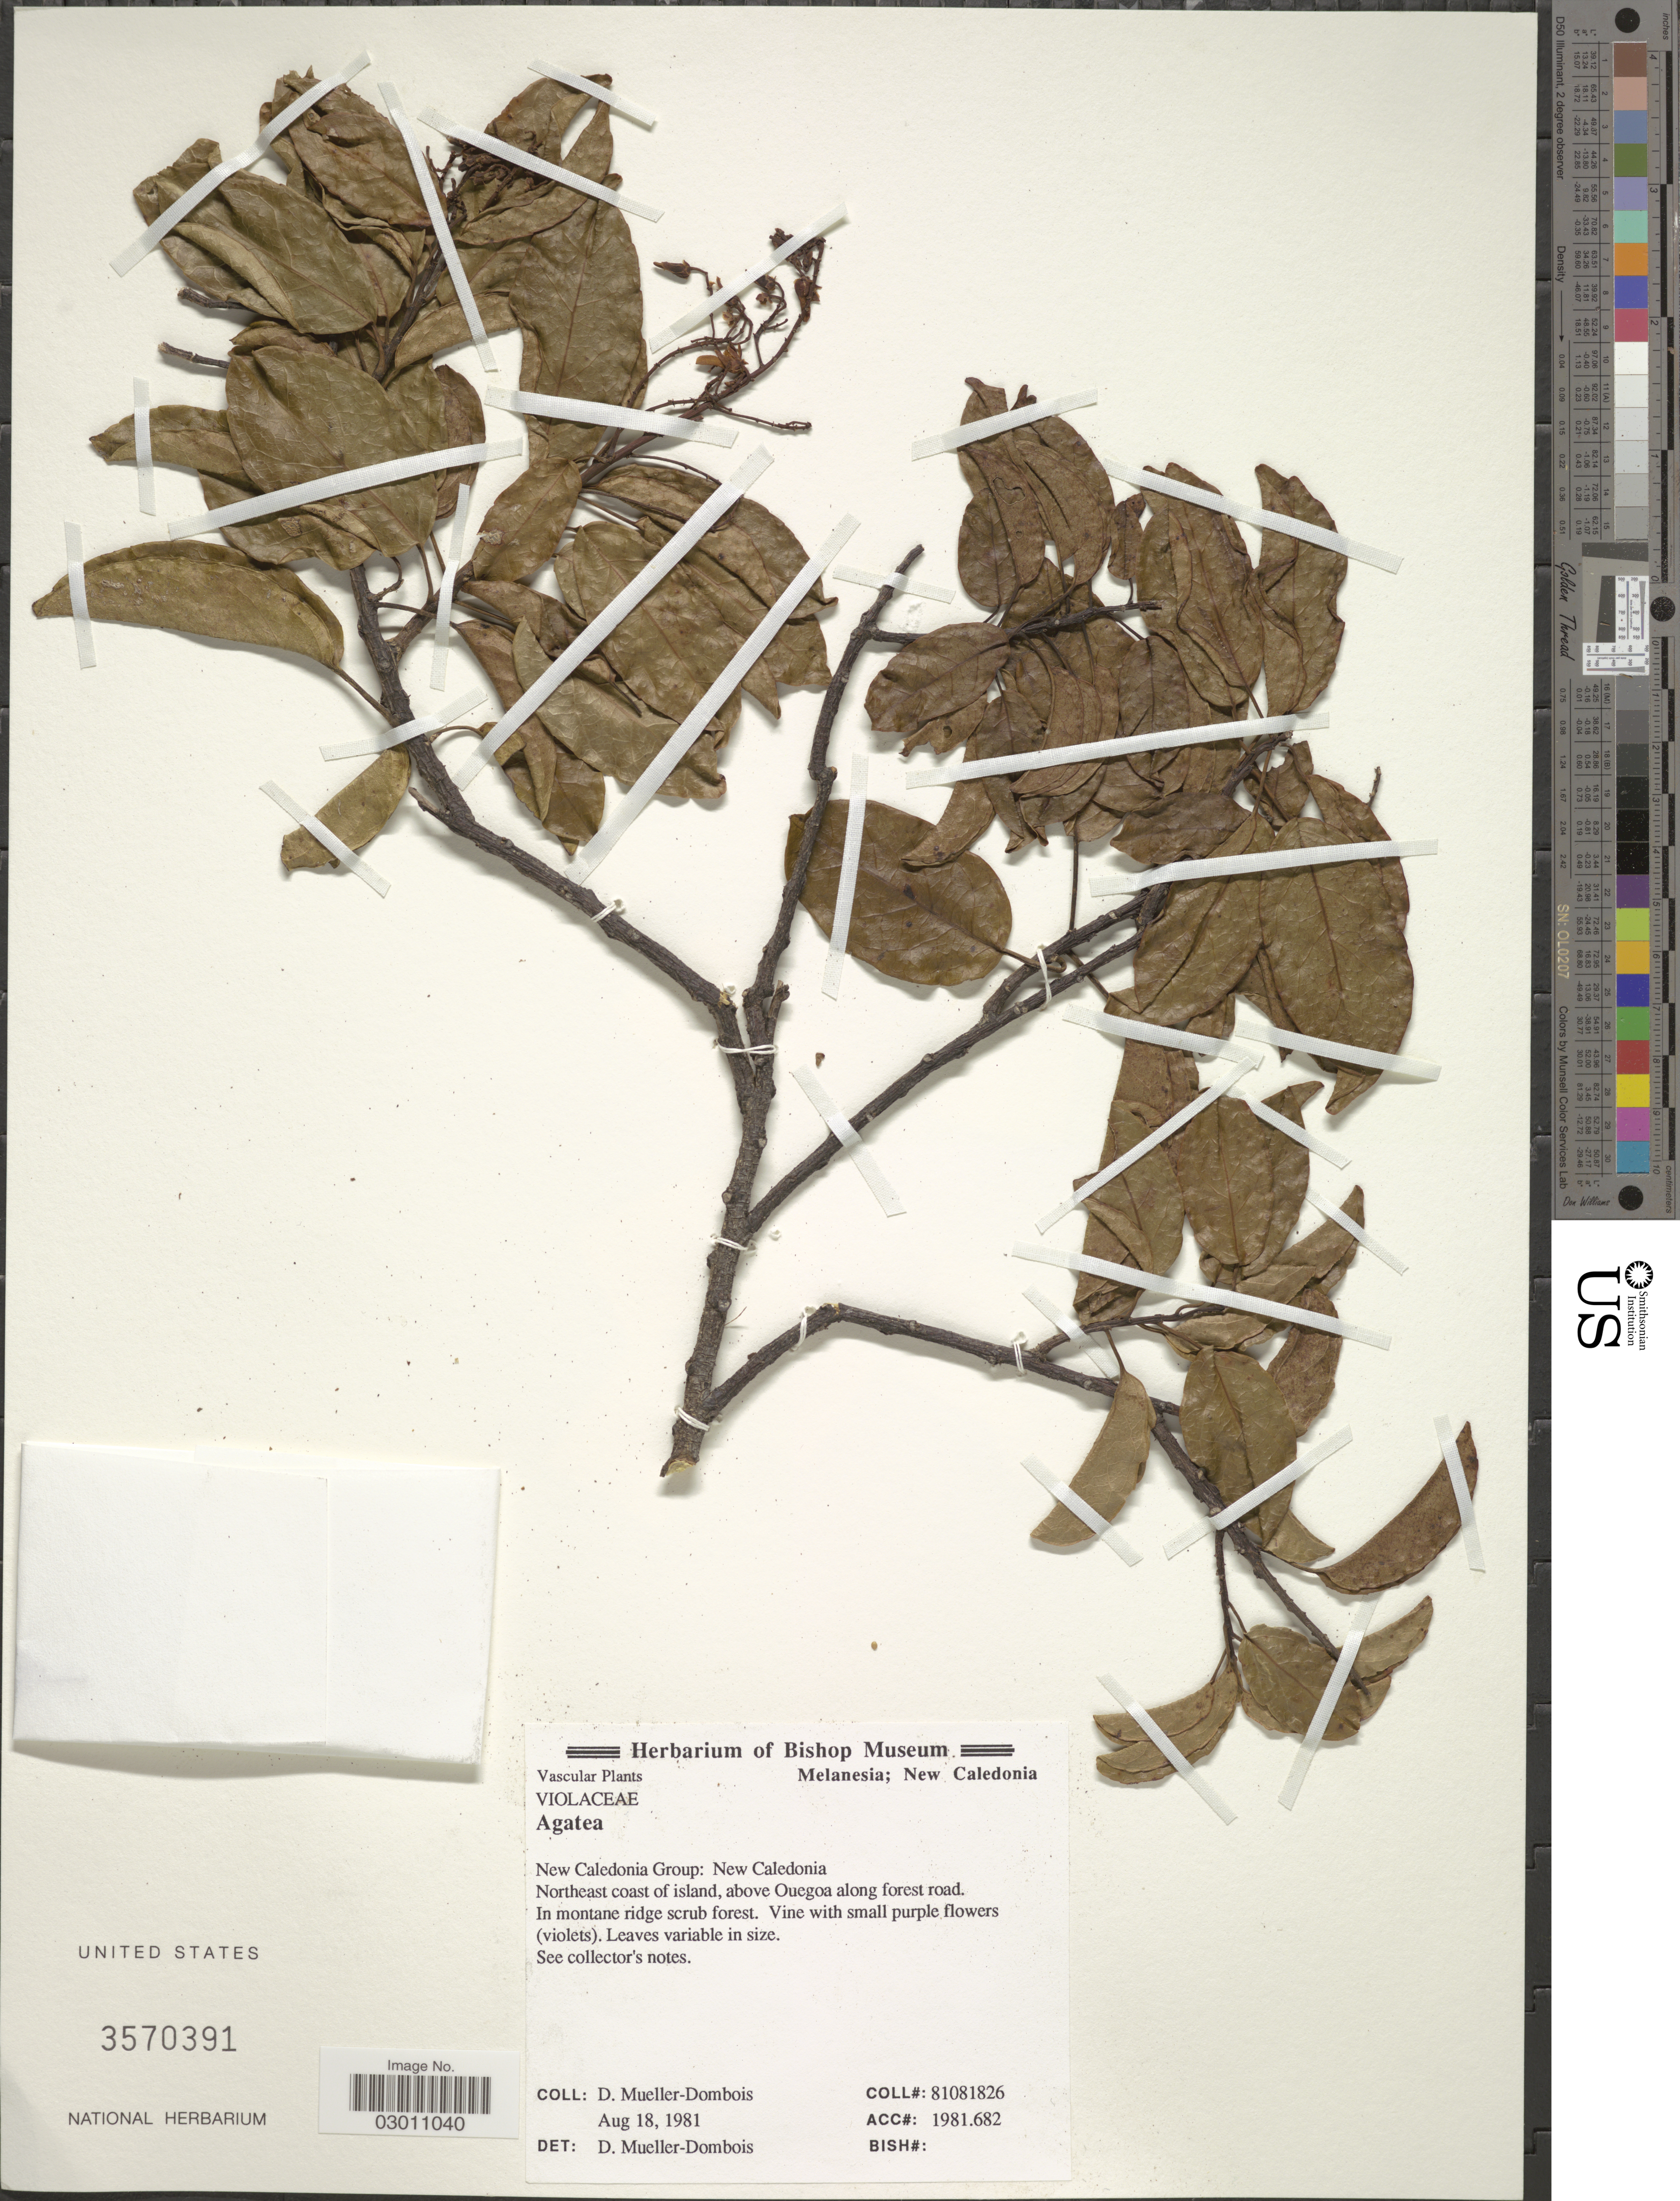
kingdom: Plantae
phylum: Tracheophyta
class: Magnoliopsida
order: Malpighiales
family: Violaceae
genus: Agatea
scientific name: Agatea sp.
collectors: D. Mueller-Dombois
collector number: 81081826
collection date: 1981-08-18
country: New Caledonia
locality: Melanesia; New Caledonia Group: New Caledonia. Northeast coast of island, above Ouegoa along forest road.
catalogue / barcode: US 3570391